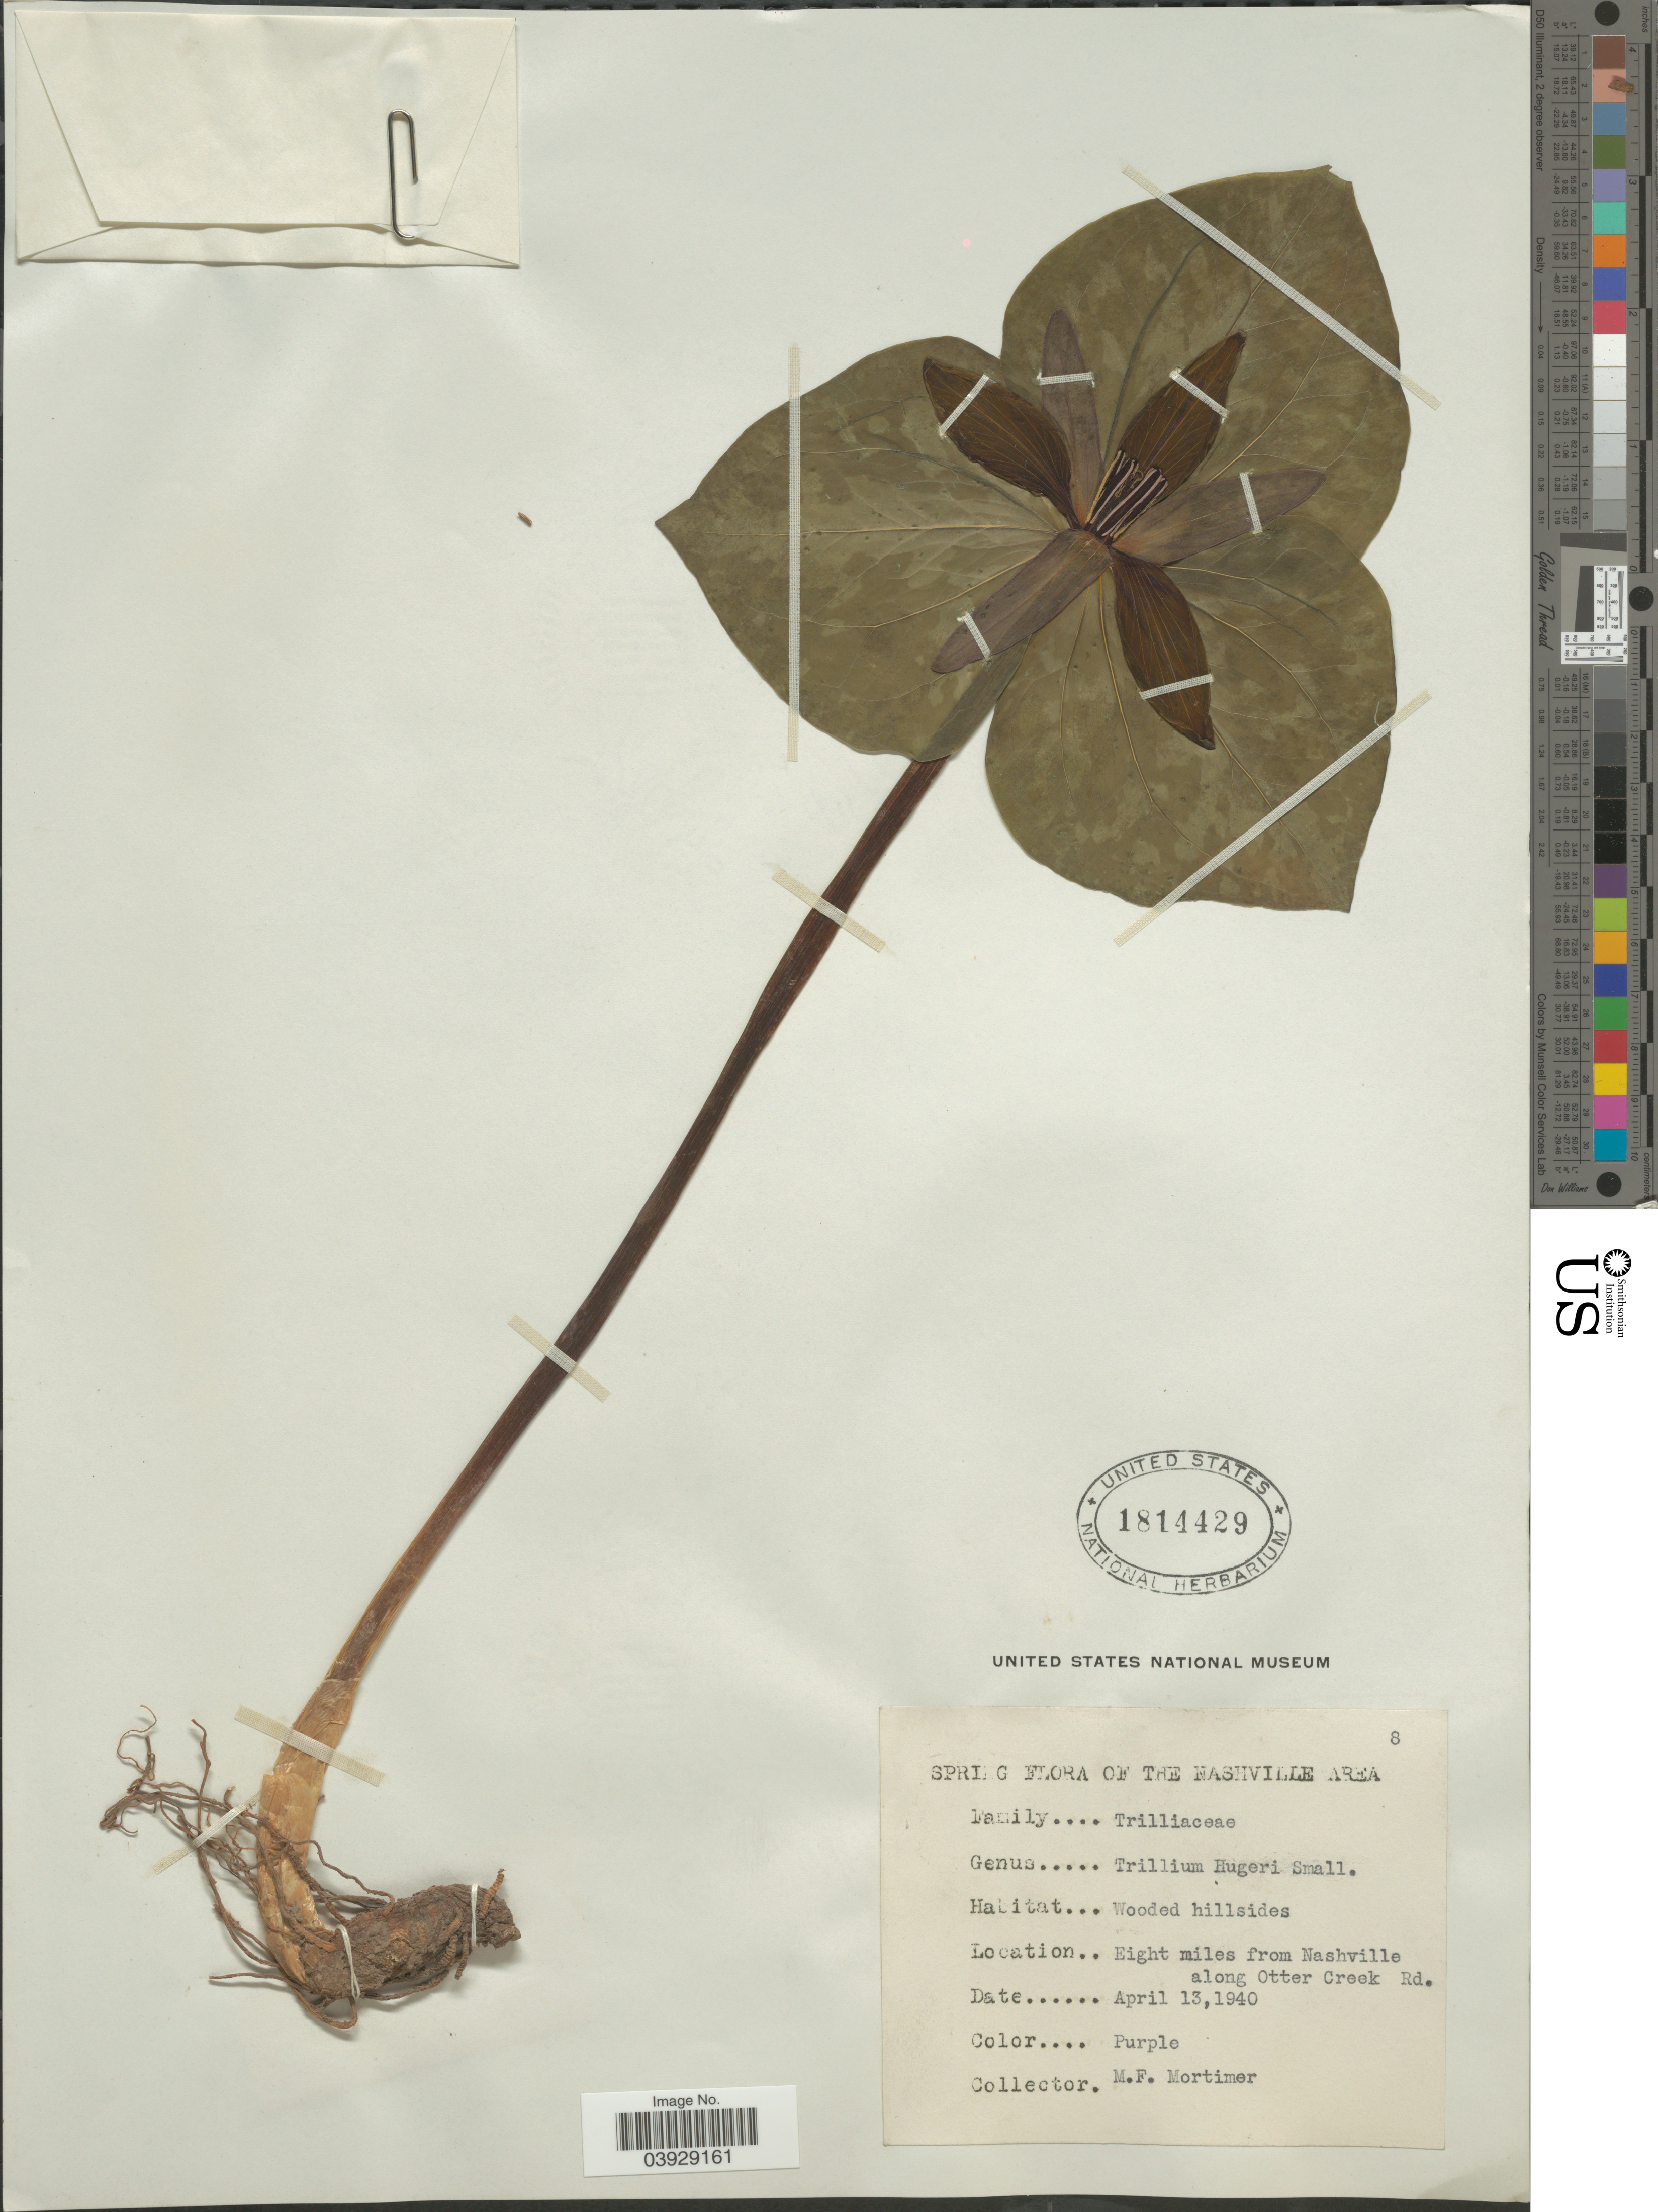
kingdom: Plantae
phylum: Tracheophyta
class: Liliopsida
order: Liliales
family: Melanthiaceae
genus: Trillium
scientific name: Trillium cuneatum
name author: Raf.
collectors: M. Mortimer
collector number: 8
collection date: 1940-04-13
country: United States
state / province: Tennessee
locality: The Nashville Area. Eight miles from Nashville along Otter Creek Rd.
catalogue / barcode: US 1814429